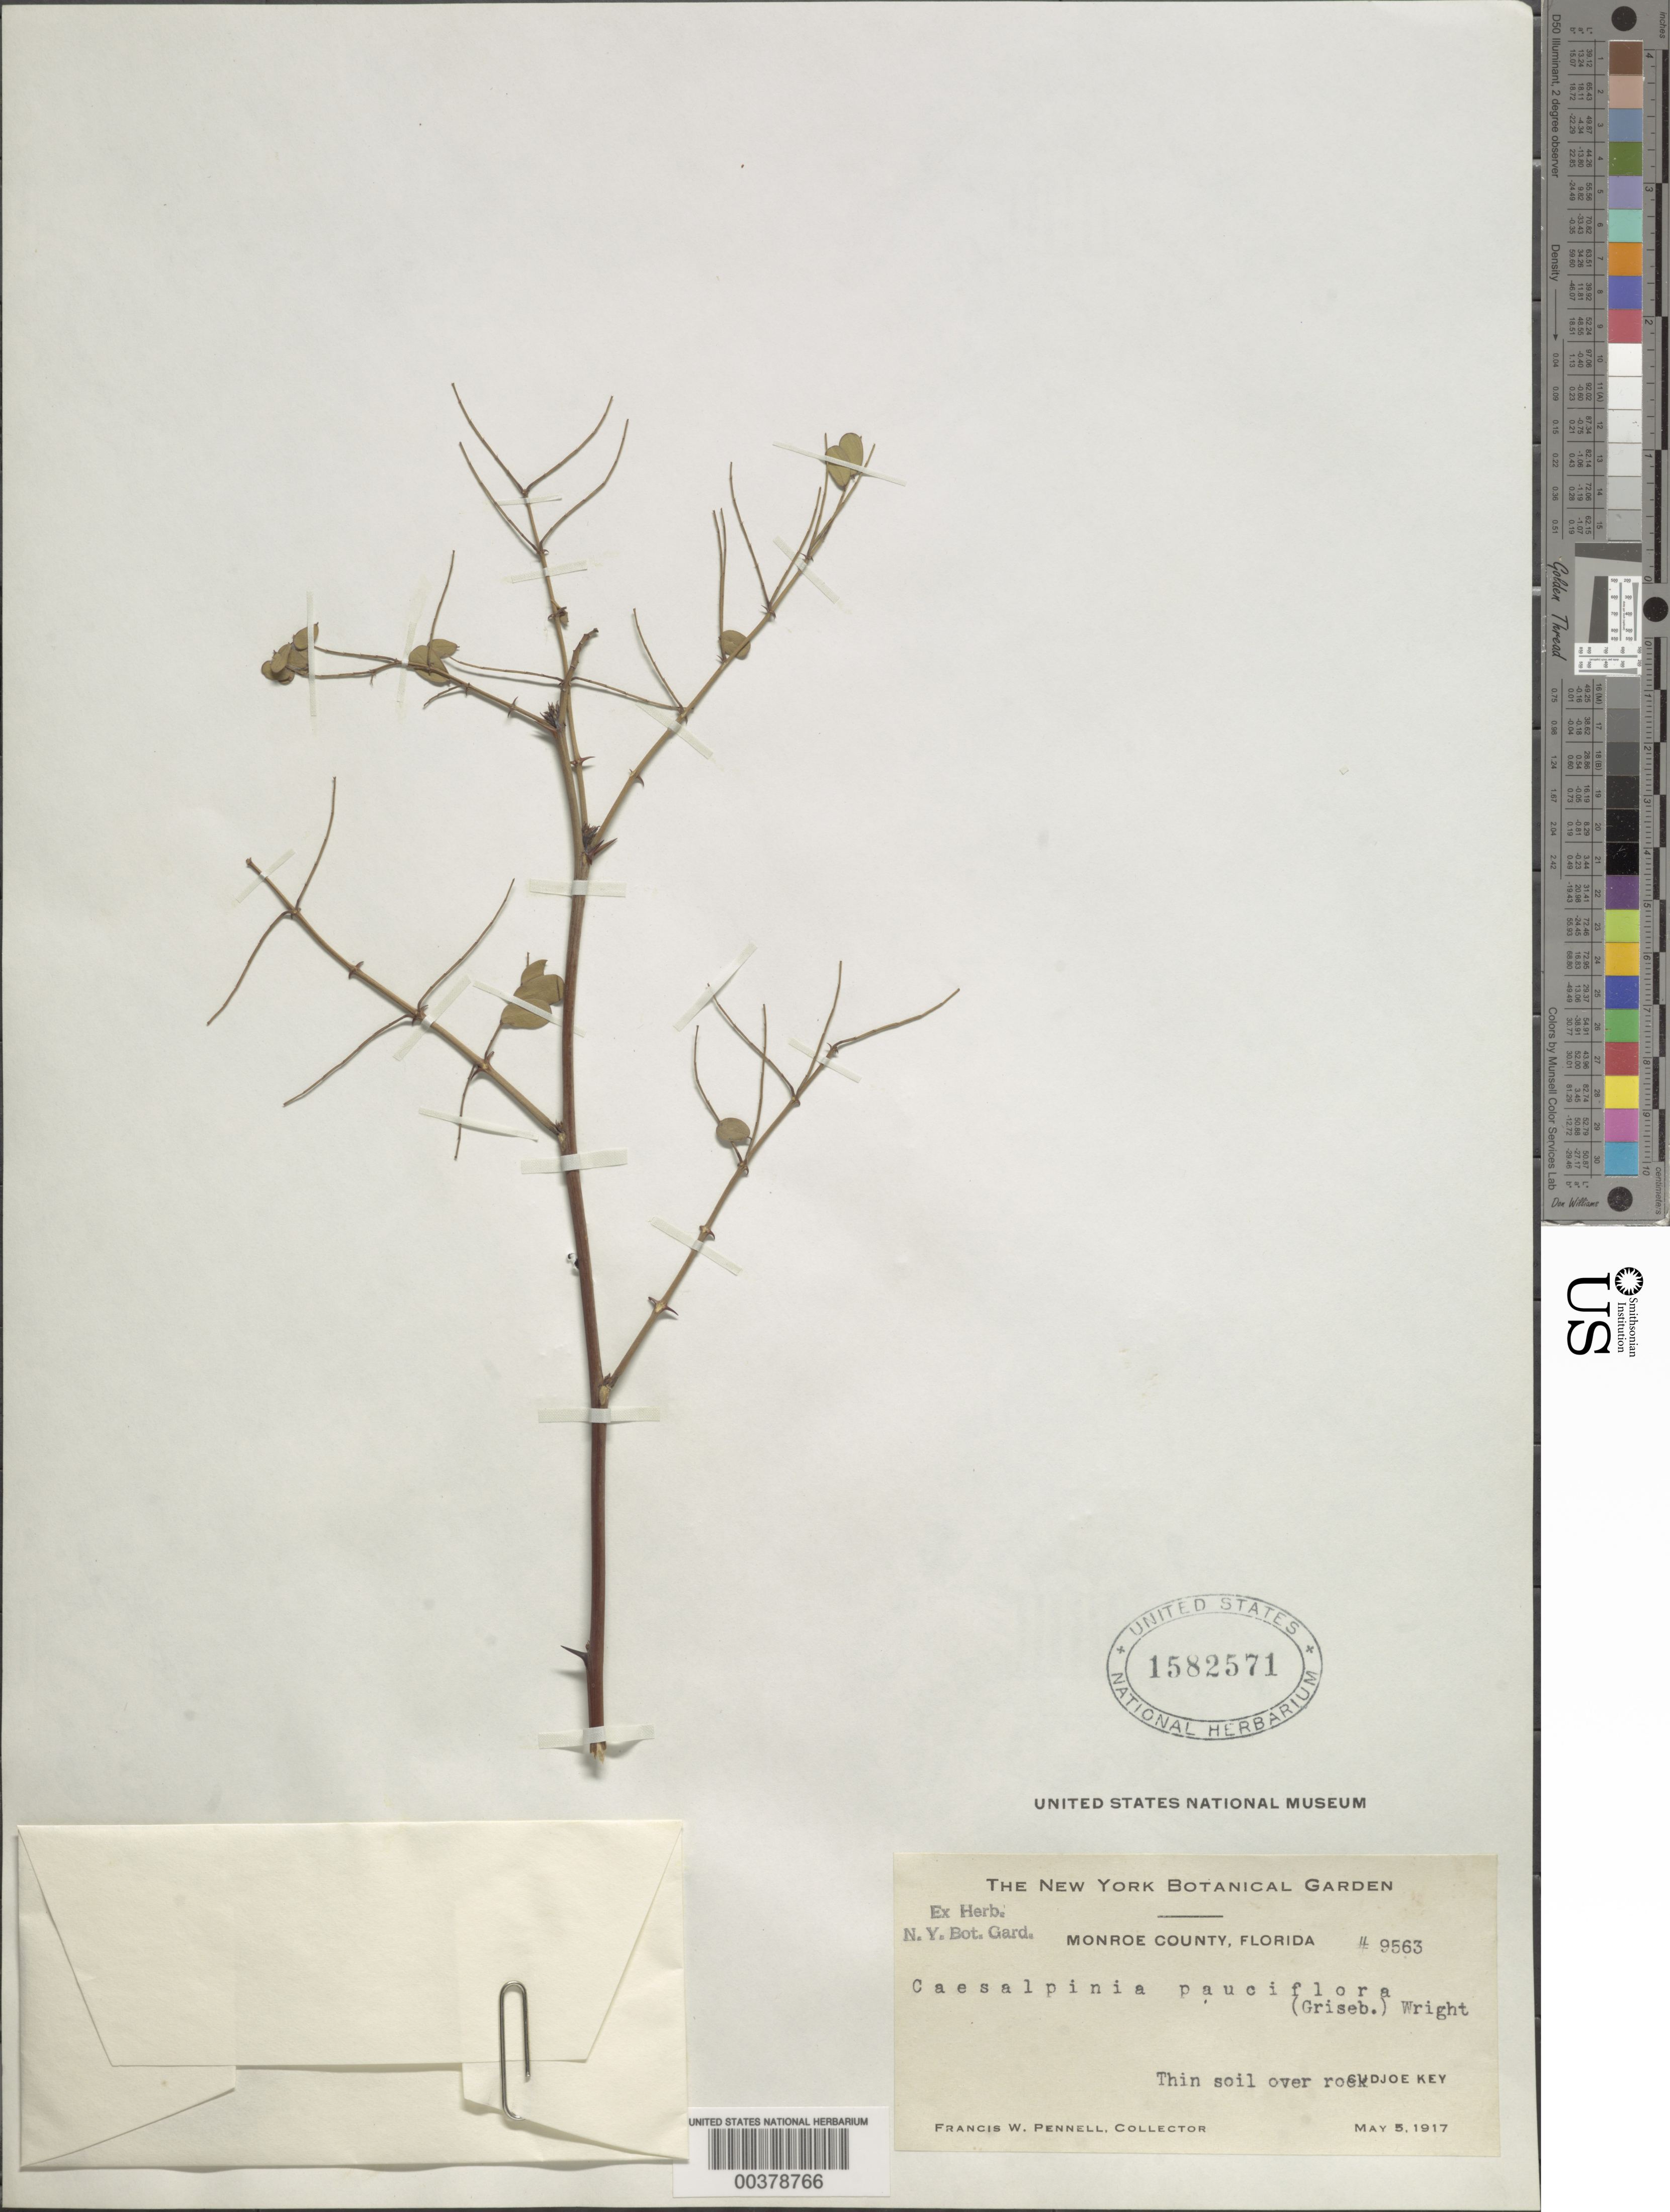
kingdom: Plantae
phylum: Tracheophyta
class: Magnoliopsida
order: Fabales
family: Fabaceae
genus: Denisophytum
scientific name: Denisophytum pauciflorum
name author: (Griseb.) Gagnon & G.P. Lewis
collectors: F. W. Pennell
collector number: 9563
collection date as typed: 05 May 1917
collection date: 1917-05-05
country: United States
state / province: Florida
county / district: Monroe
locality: Cudjoe key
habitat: Thin soil over rock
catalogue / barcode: US 1582571